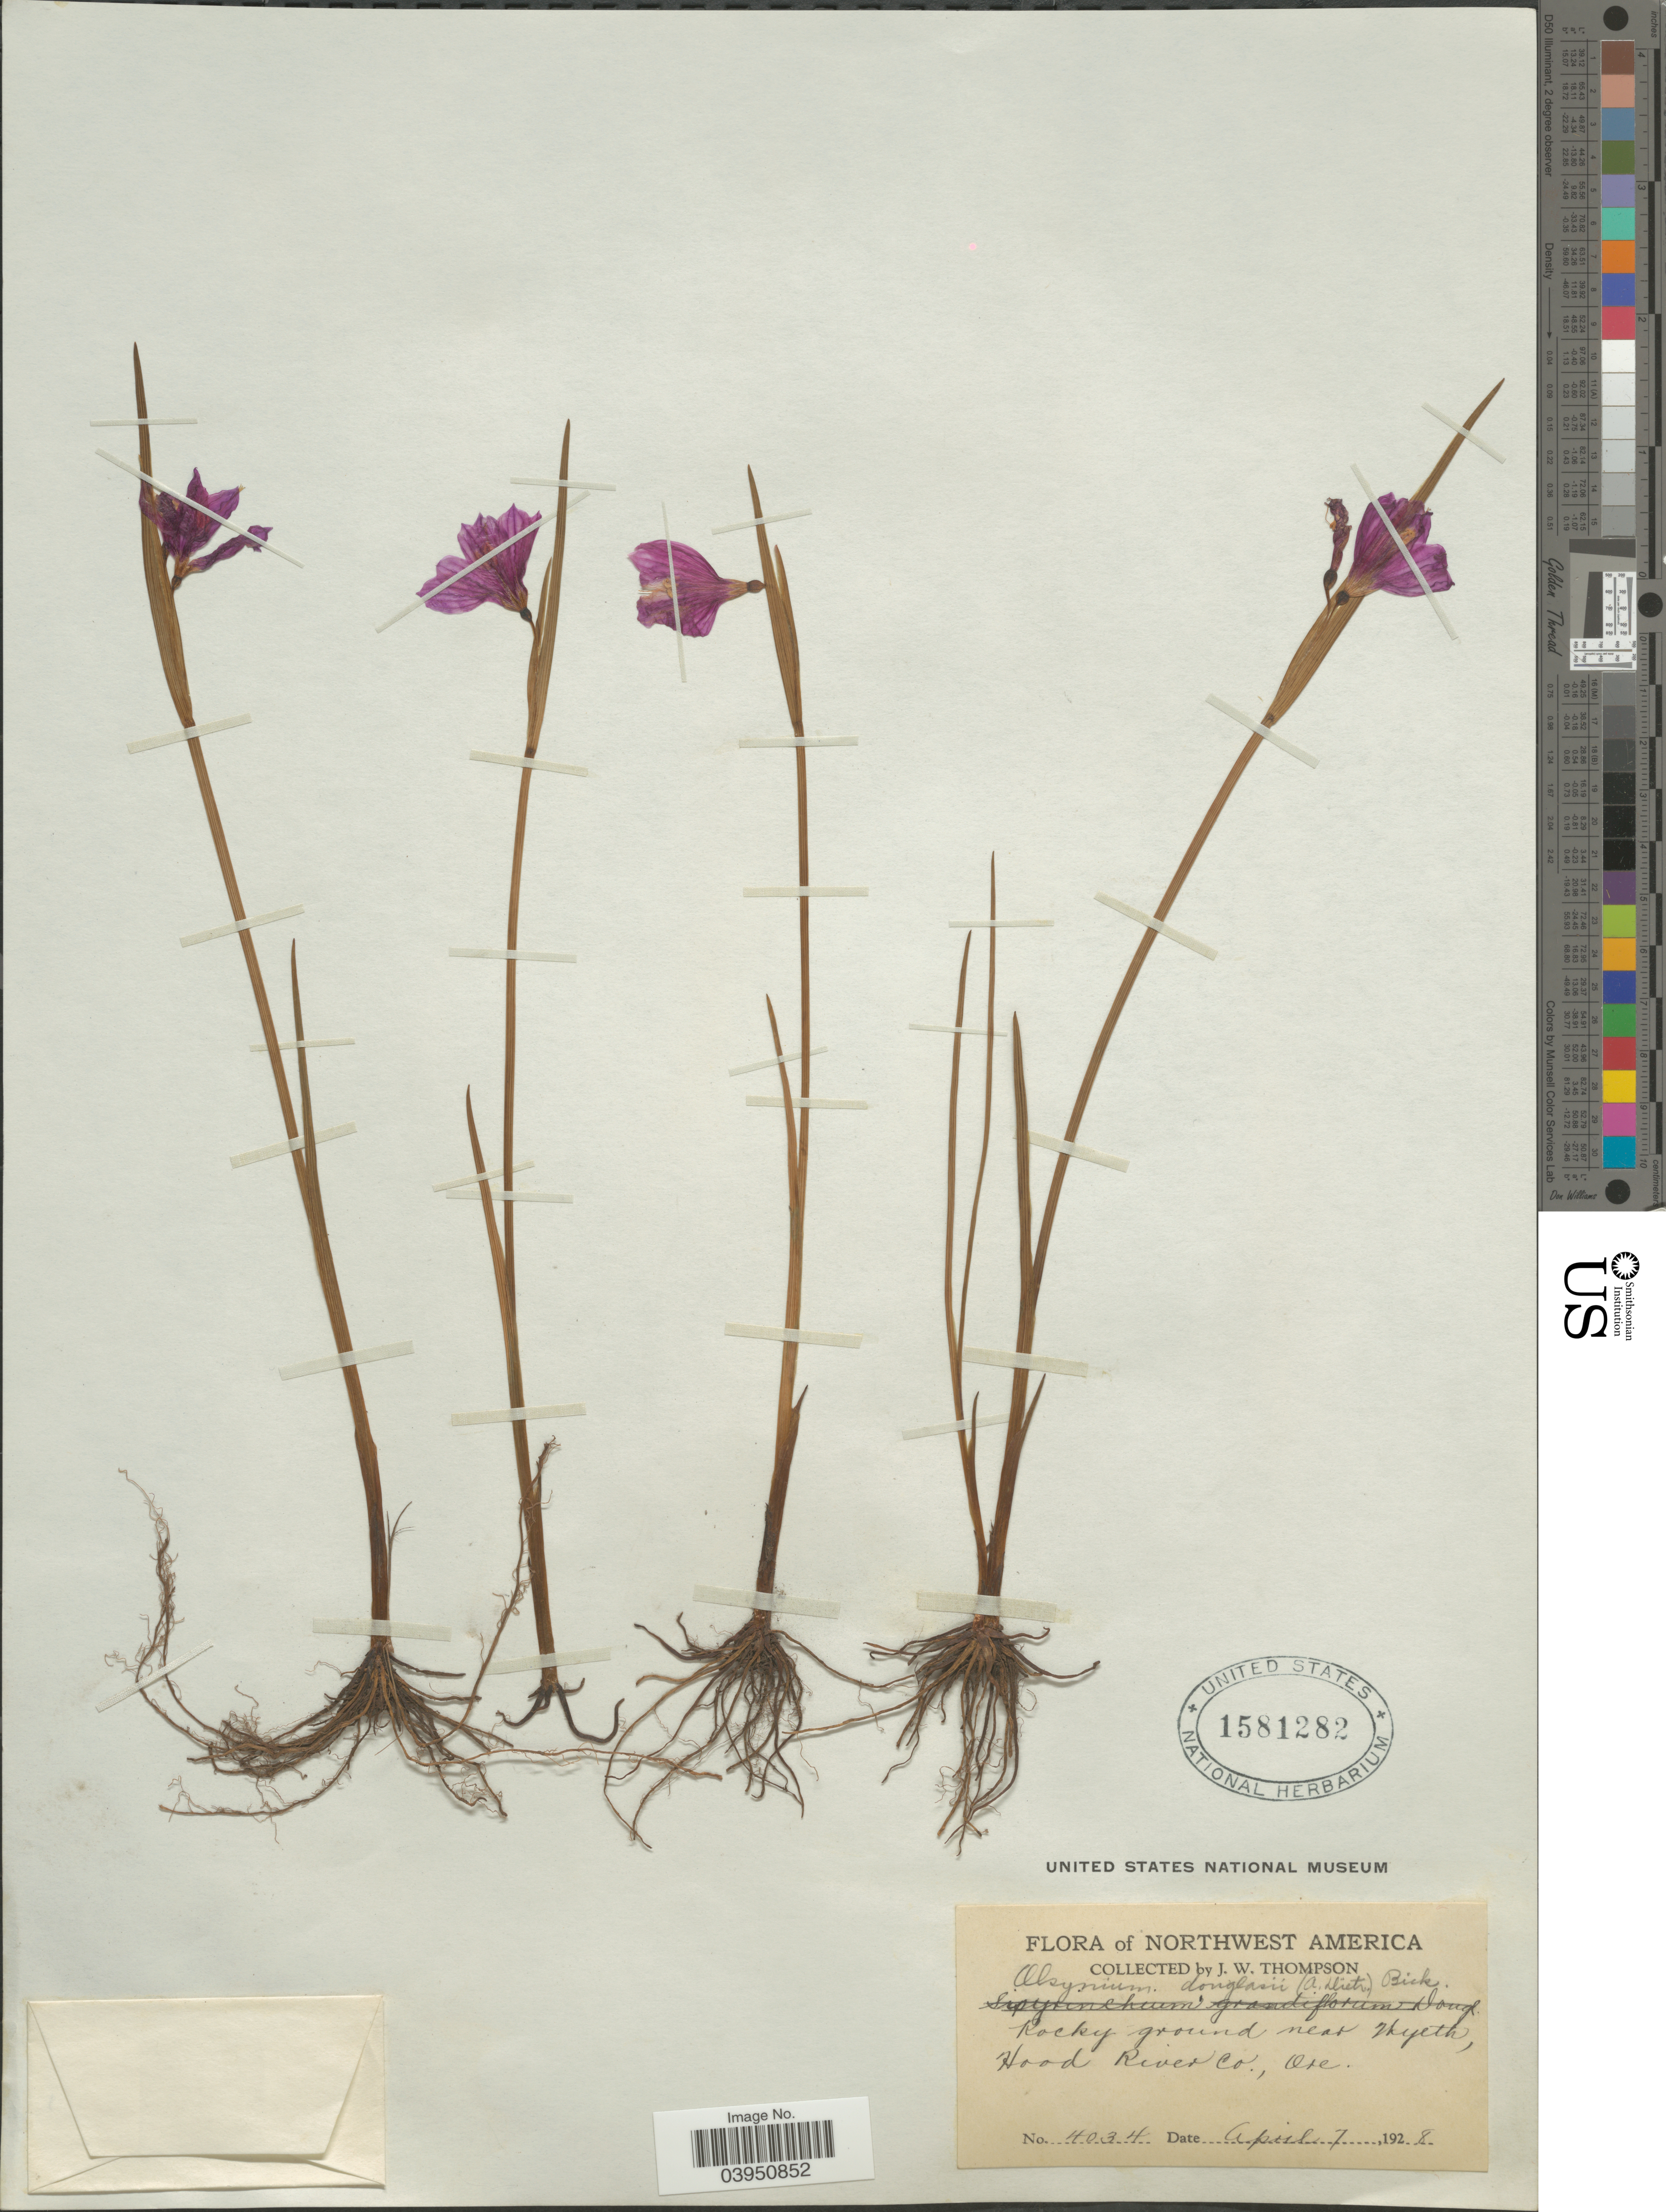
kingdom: Plantae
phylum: Tracheophyta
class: Liliopsida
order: Asparagales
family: Iridaceae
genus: Sisyrinchium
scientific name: Sisyrinchium douglasii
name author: A. Dietr.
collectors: J. Thompson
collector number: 4034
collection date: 1928-04-07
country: United States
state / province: Oregon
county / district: Hood River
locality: Northwest America. Near Wyeth, Hood River Co.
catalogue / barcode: US 1581282